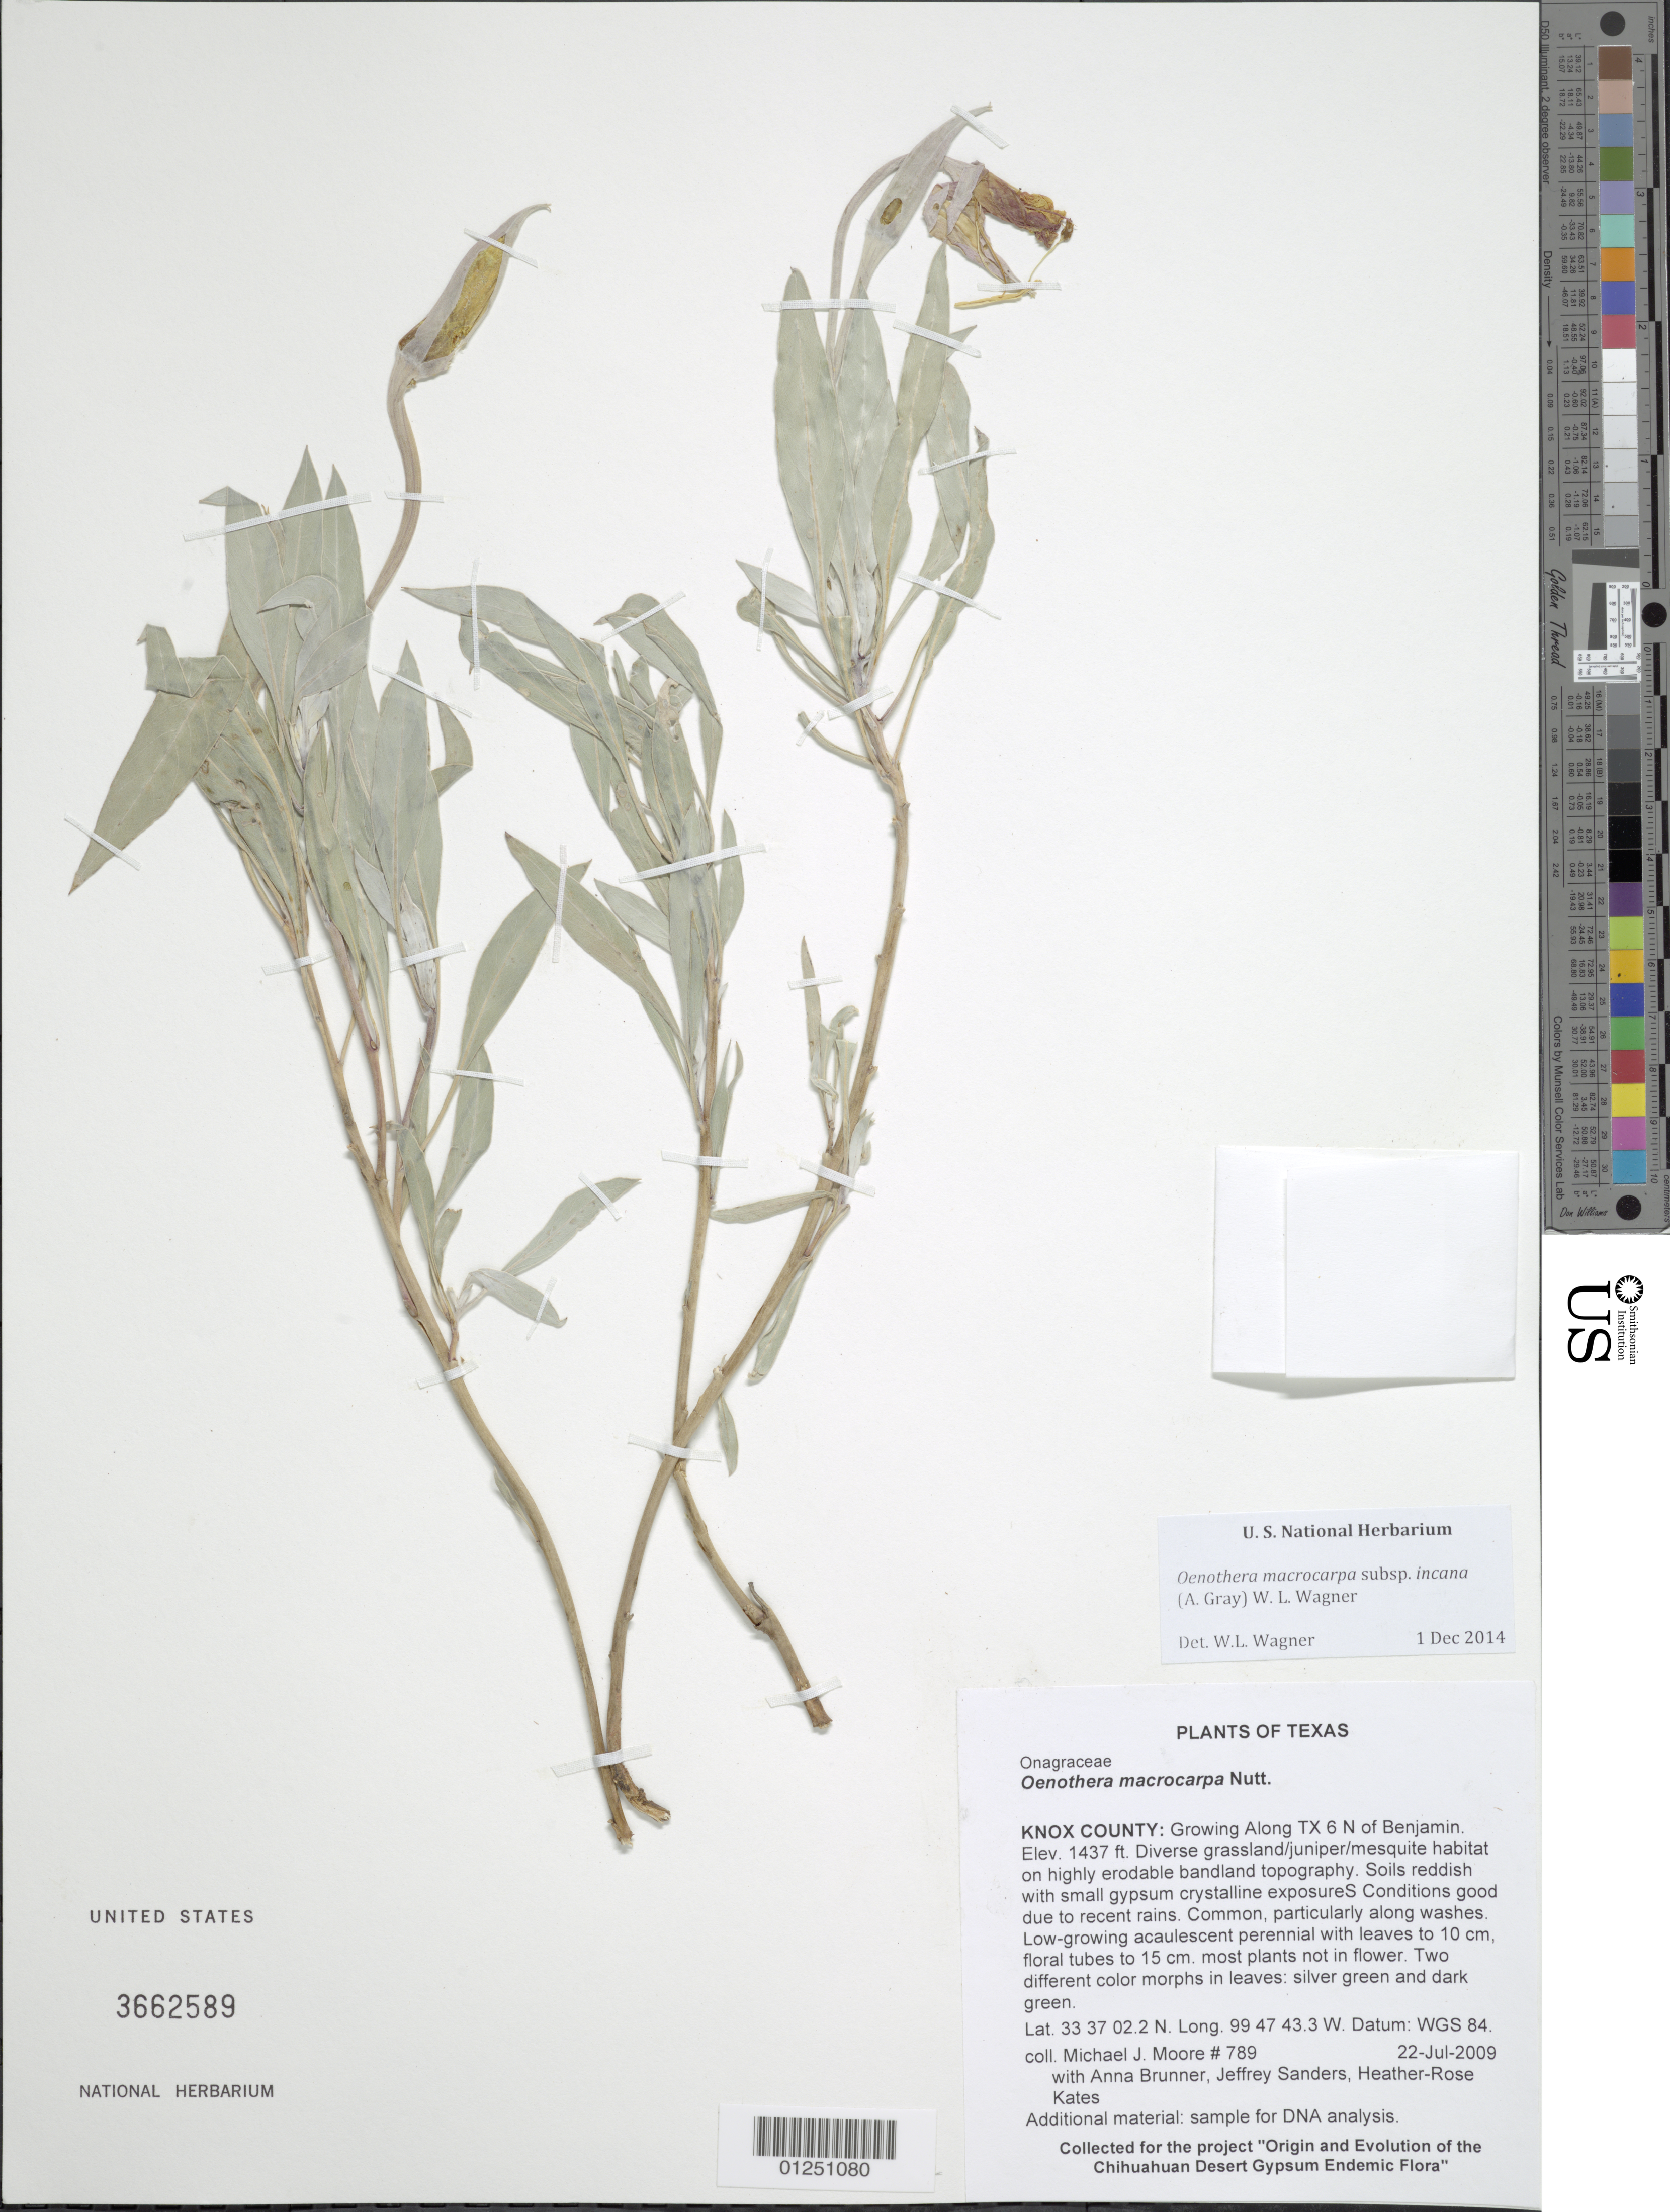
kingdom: Plantae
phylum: Tracheophyta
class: Magnoliopsida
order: Myrtales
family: Onagraceae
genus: Oenothera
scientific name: Oenothera macrocarpa subsp. incana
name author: (A. Gray) W.L. Wagner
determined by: Wagner, W. L., (BOT), Smithsonian Institution - National Museum of Natural History (UNITED STATES)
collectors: M. J. Moore, A. Brunner, J. Sanders & H.-R. Kates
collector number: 789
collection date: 2005-07-21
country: United States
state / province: Texas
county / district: Knox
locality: Growing Along TX 6 N of Benjamin.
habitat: Diverse grassland/juniper/mesquite habitat on highly erodable bandland topography. Soils reddish with small gypsum crystalline exposureS Conditions good due to recent rains.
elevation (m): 438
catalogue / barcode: US 3662589